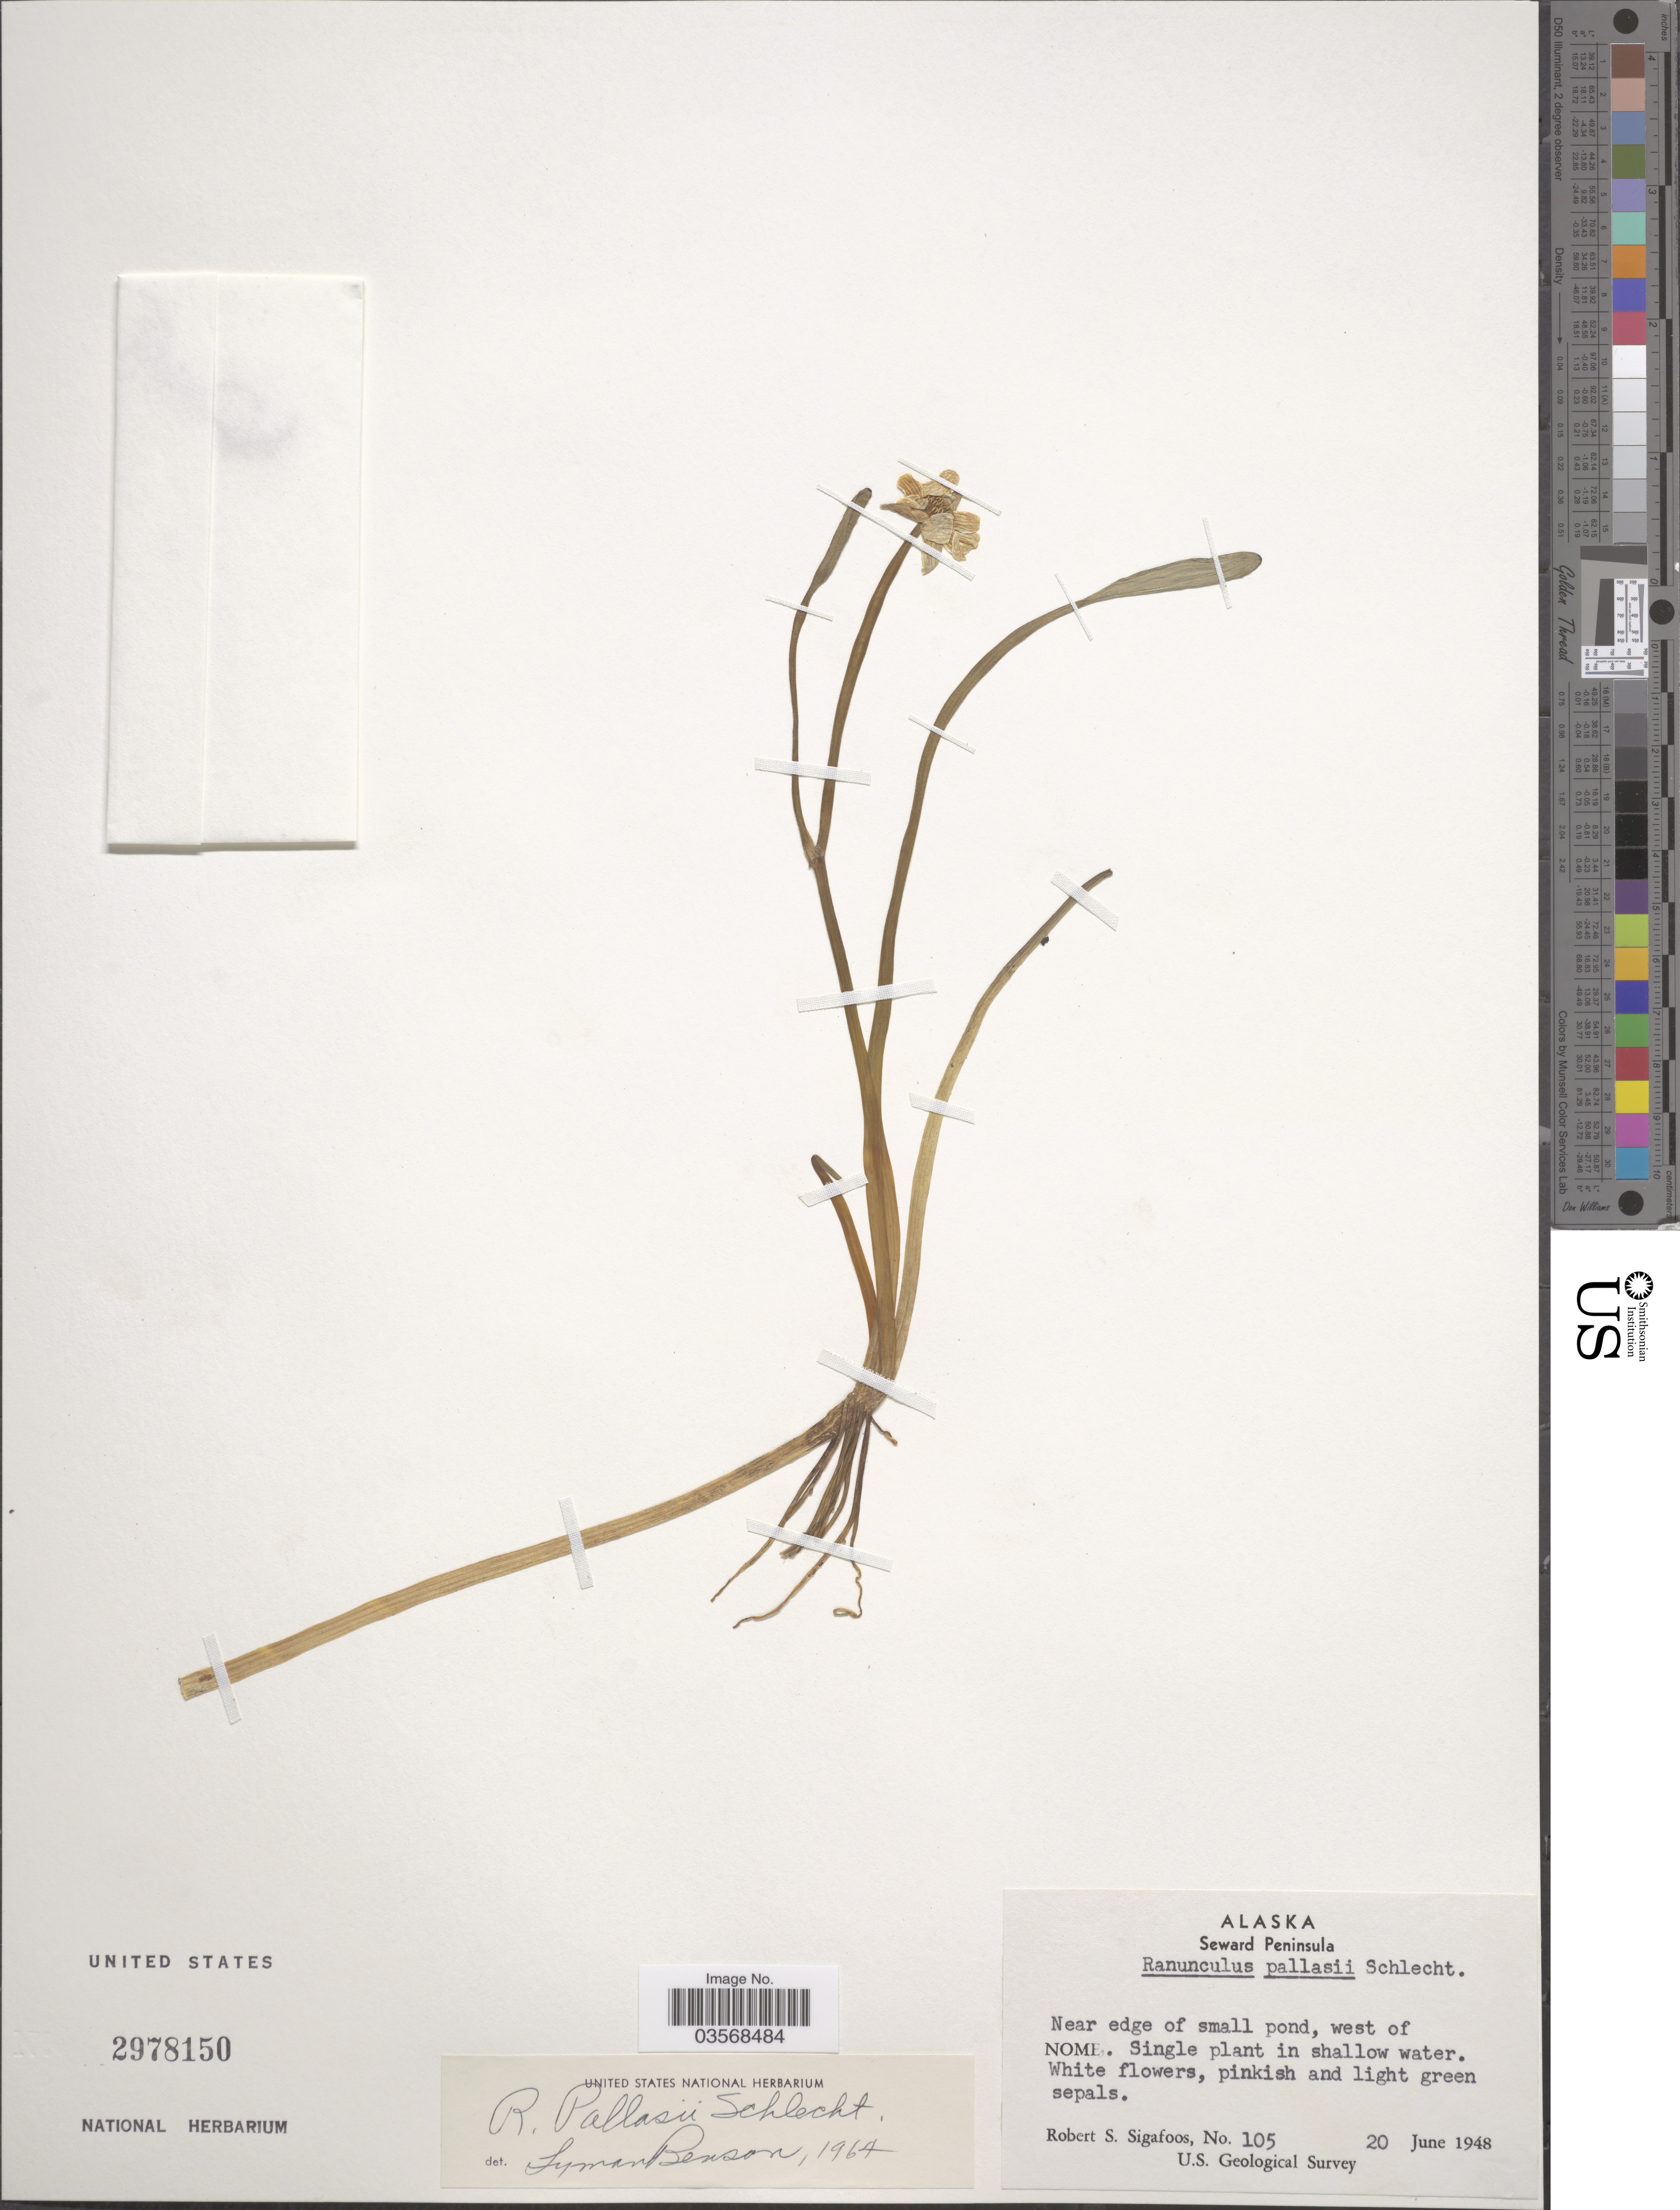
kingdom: Plantae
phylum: Tracheophyta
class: Magnoliopsida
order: Ranunculales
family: Ranunculaceae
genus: Ranunculus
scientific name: Ranunculus pallasii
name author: Schltdl.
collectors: R. Sigafoos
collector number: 105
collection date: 1948-06-20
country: United States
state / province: Alaska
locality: Seward Peninsula. West of Nome.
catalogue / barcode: US 2978150